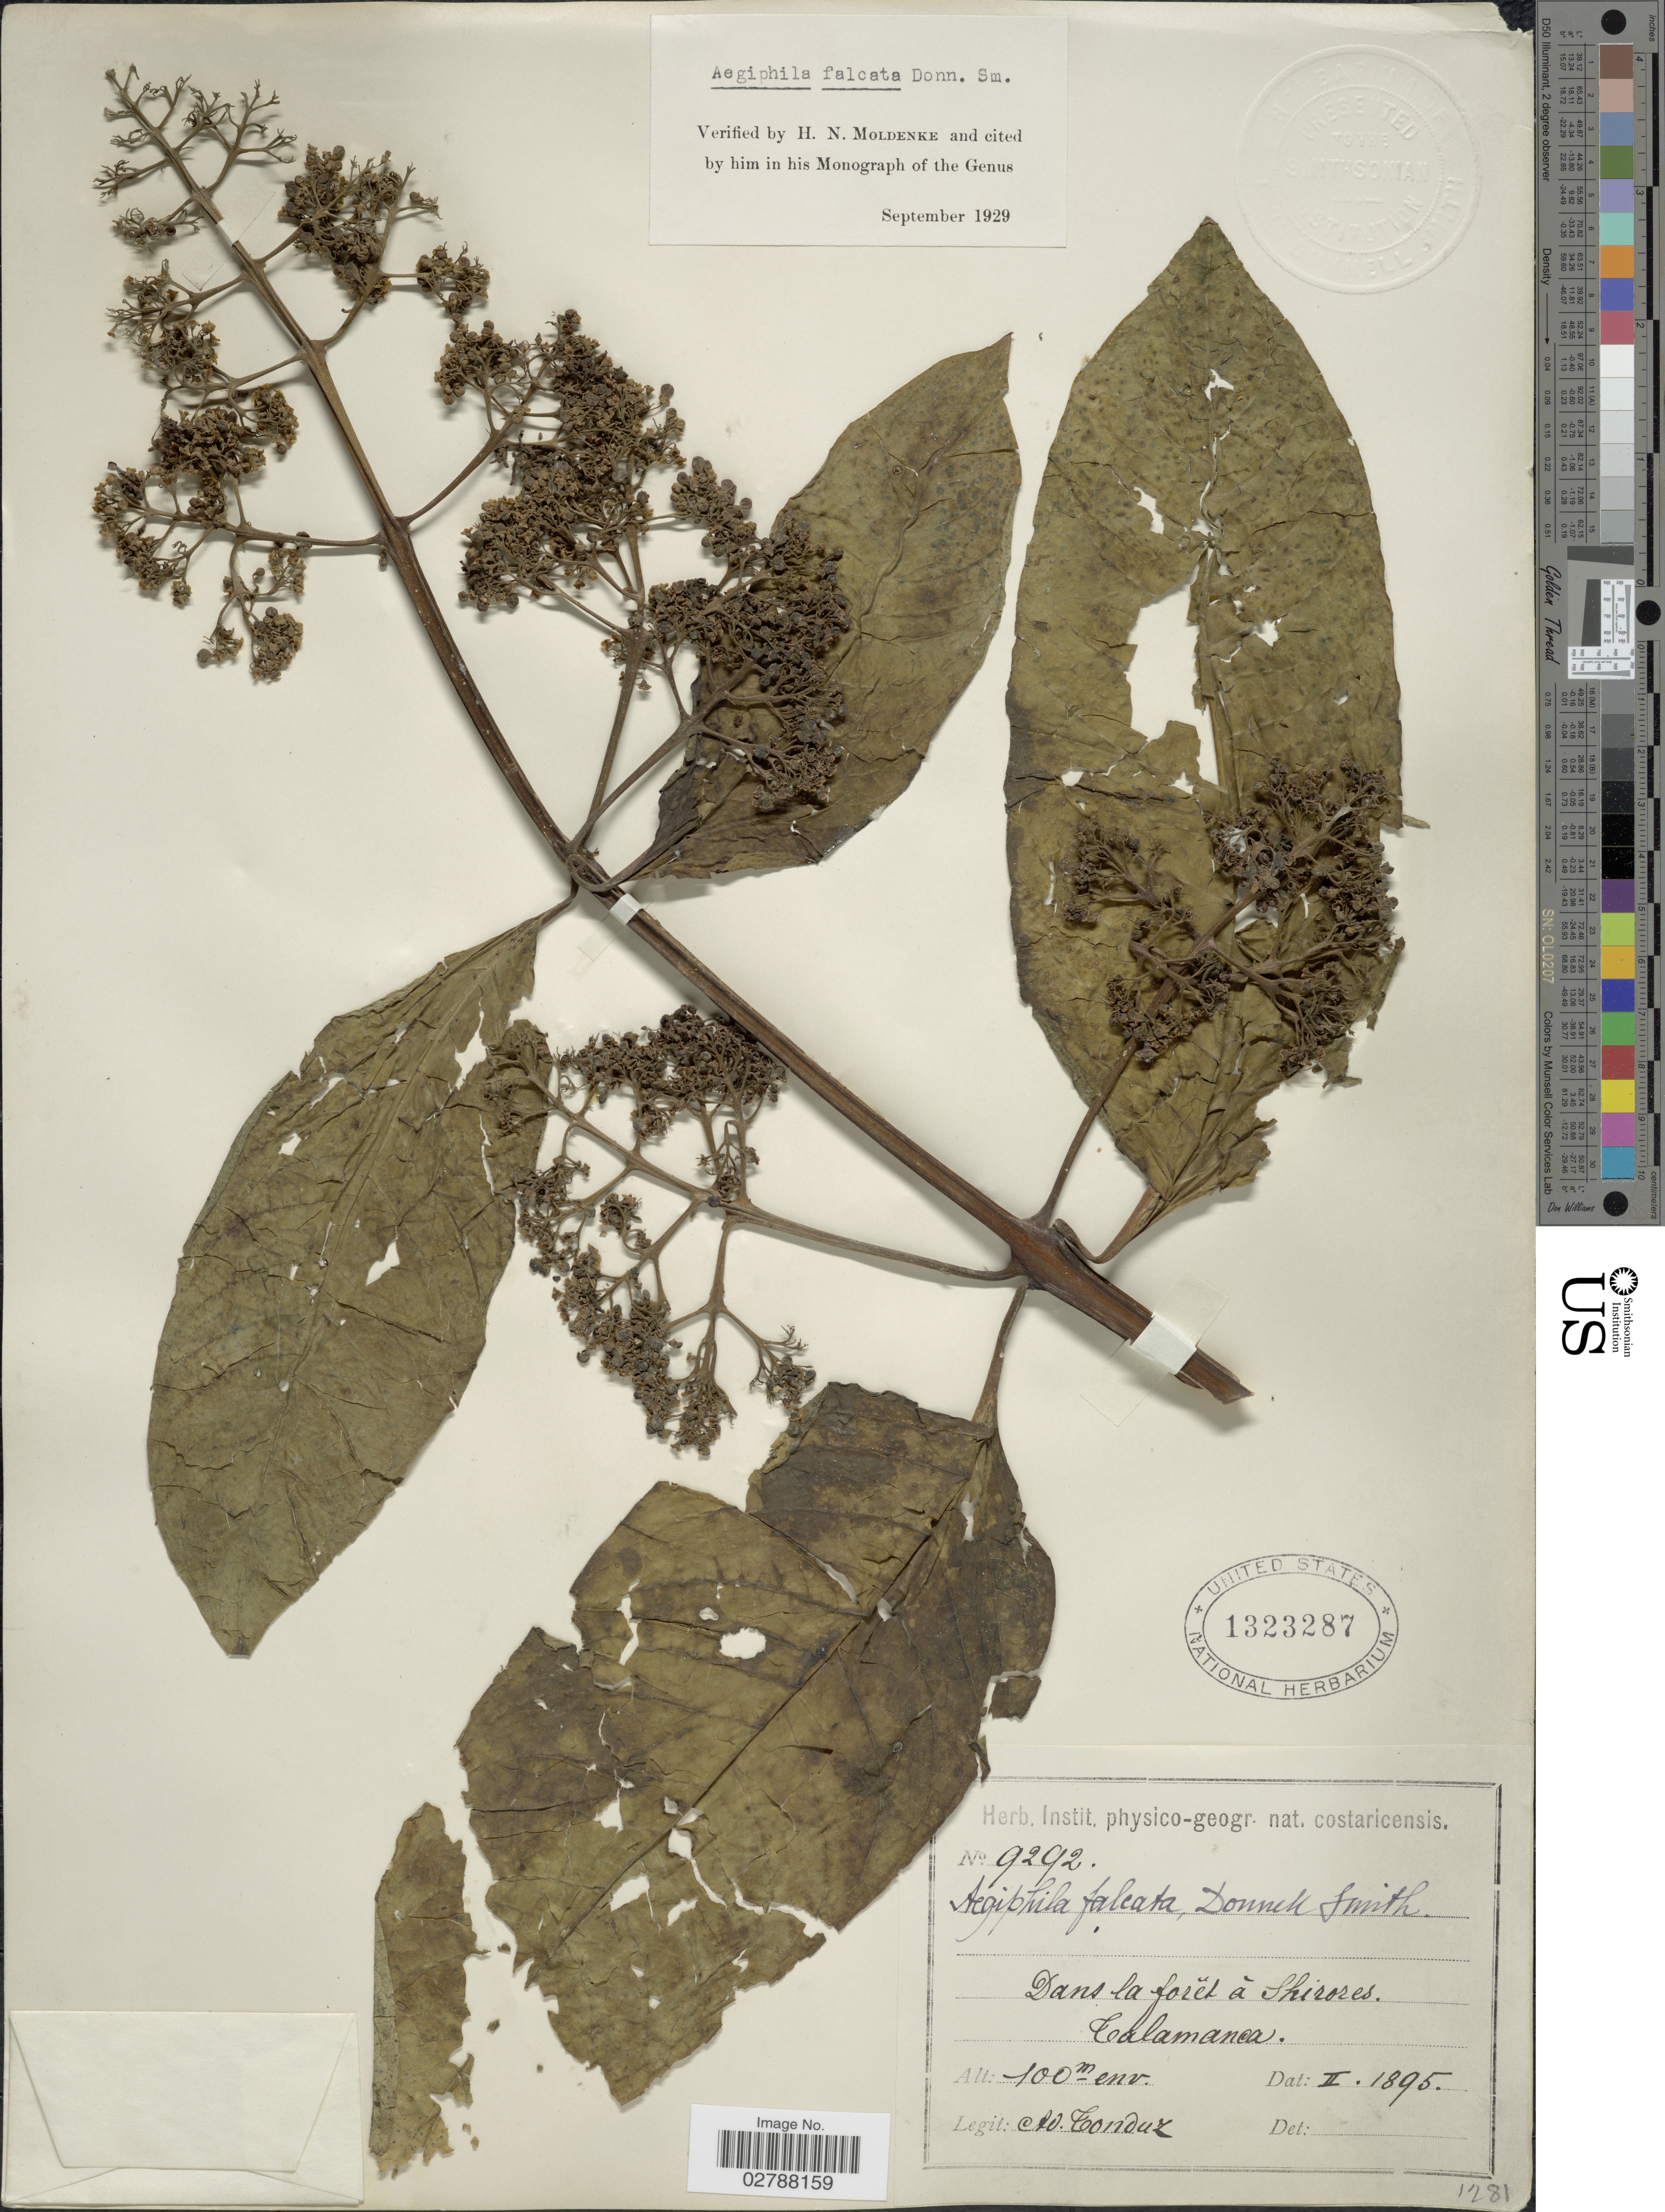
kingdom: Plantae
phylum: Tracheophyta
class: Magnoliopsida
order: Lamiales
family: Lamiaceae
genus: Aegiphila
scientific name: Aegiphila falcata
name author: Donn. Sm.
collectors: A. Tonduz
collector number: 9292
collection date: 1895-02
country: Costa Rica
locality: Dans la forêt á Shirores. Talamanca.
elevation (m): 100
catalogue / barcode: US 1323287